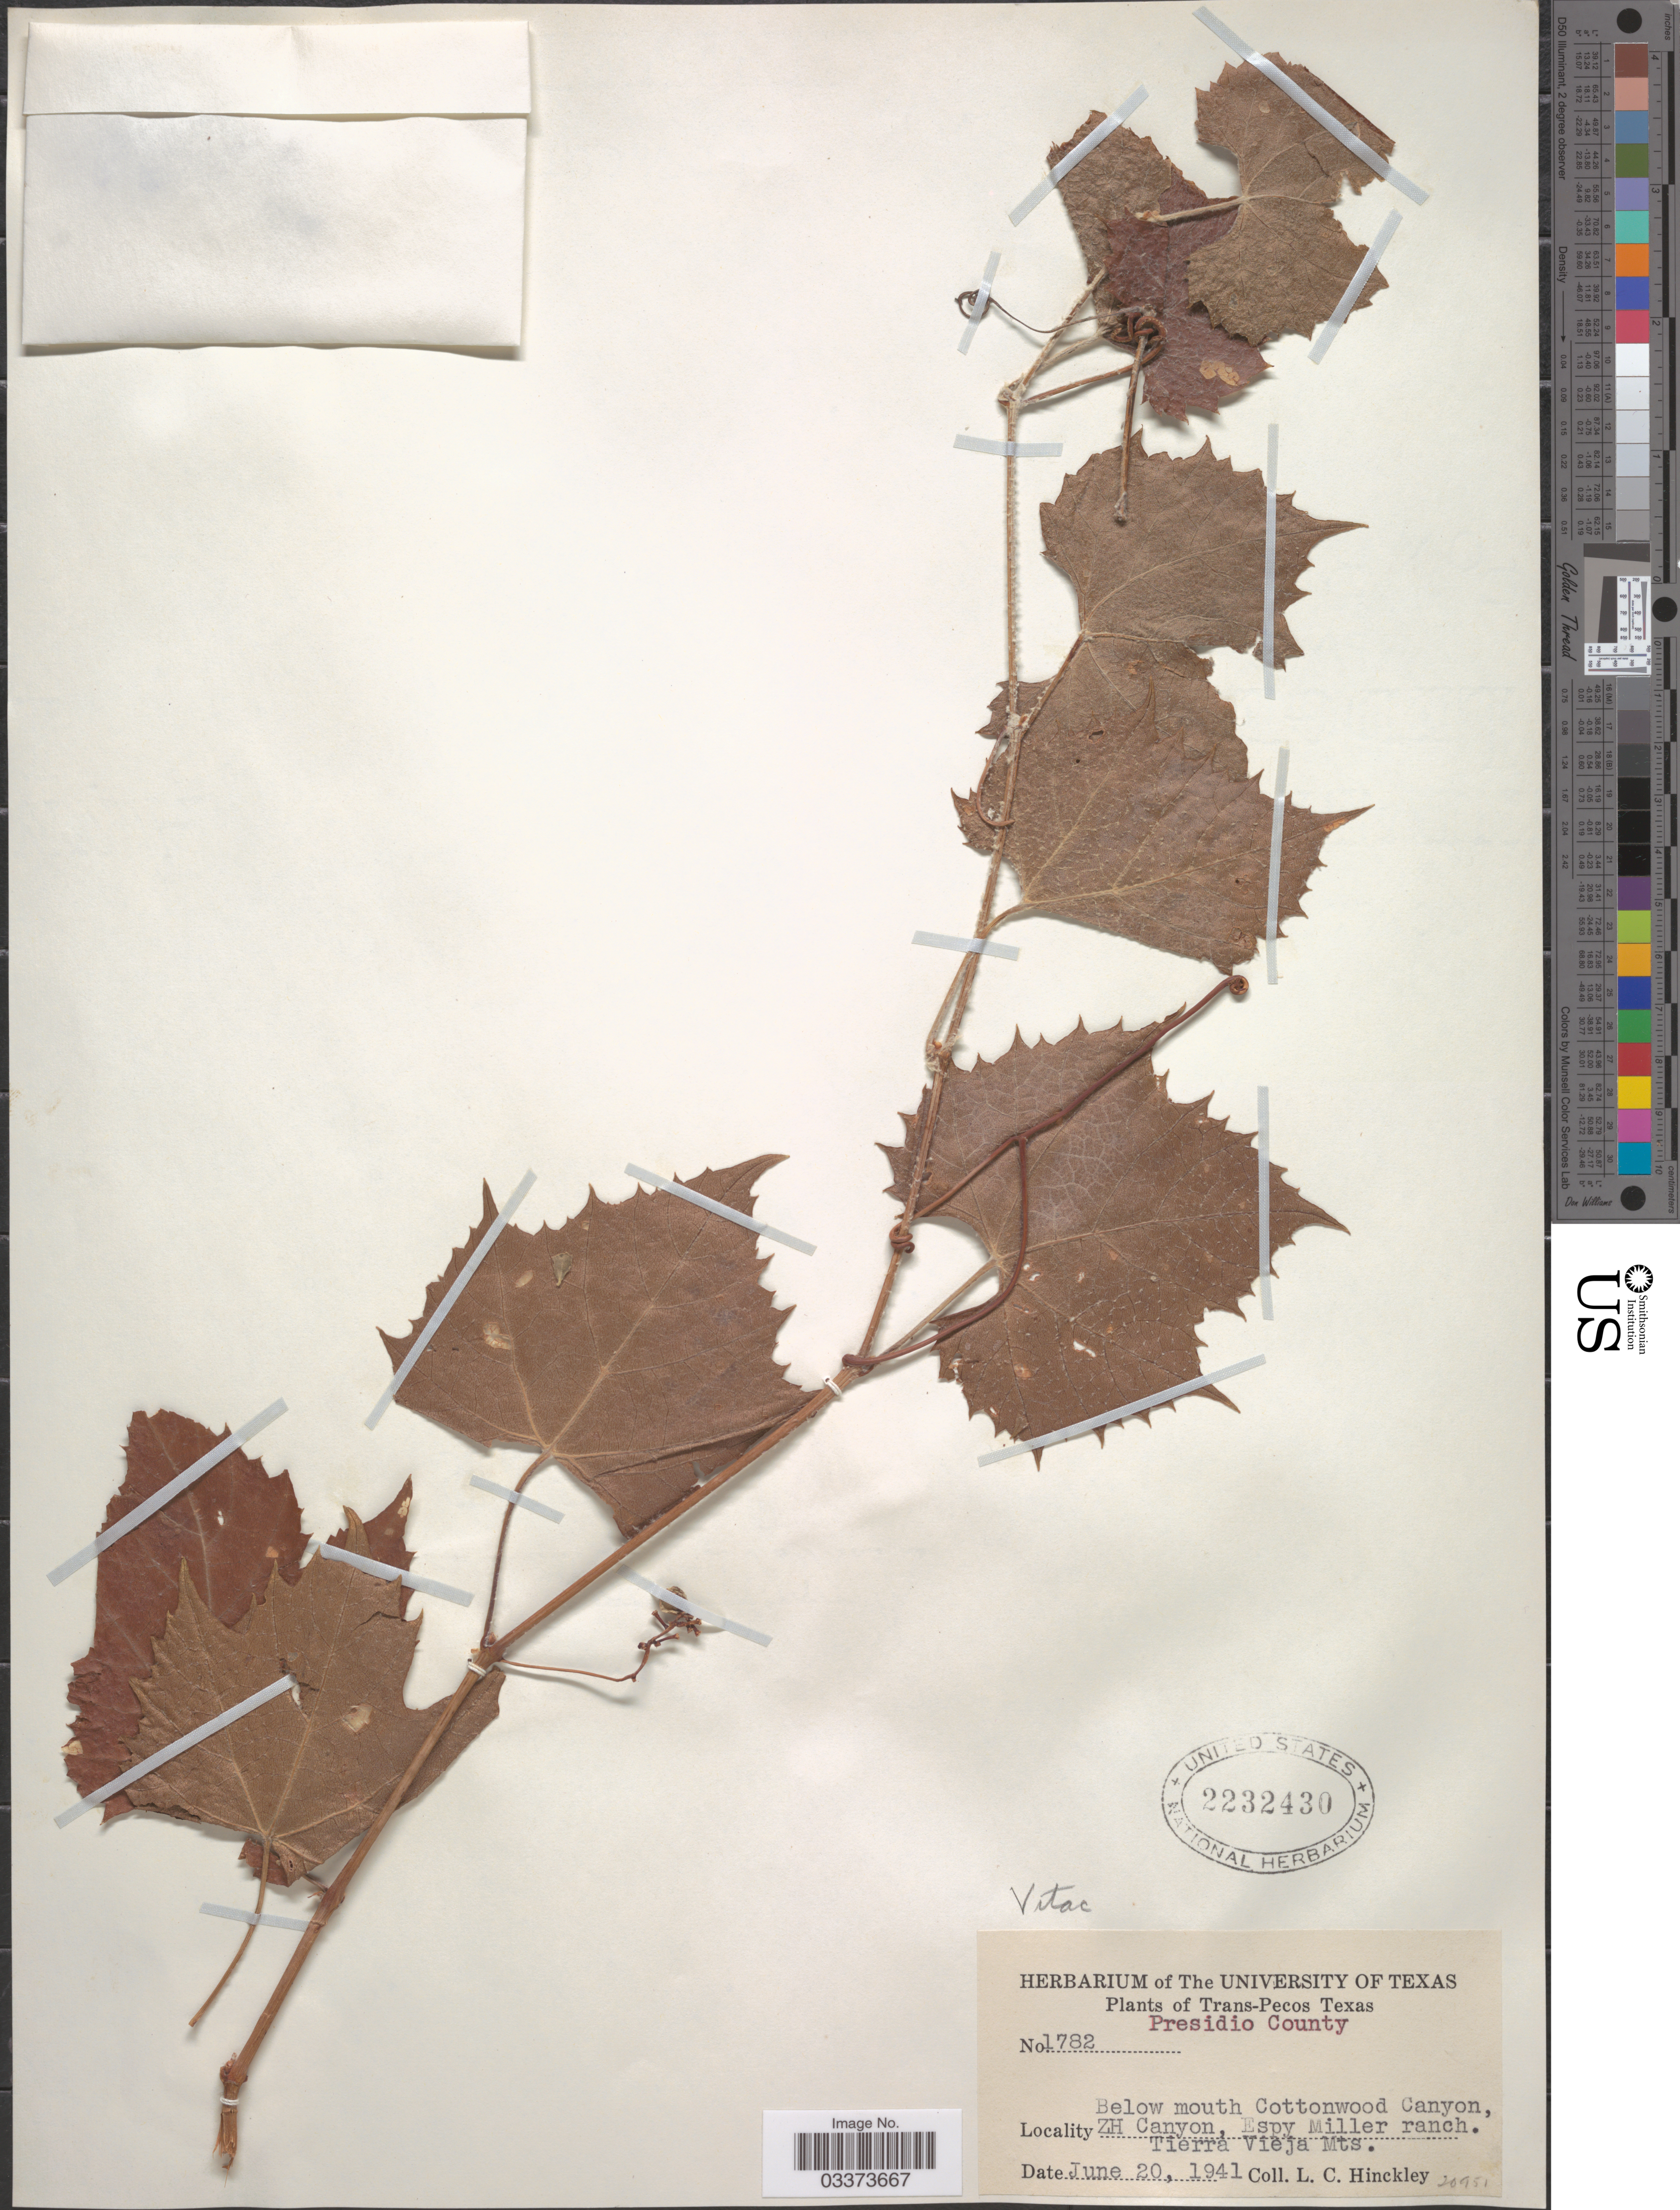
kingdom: Plantae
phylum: Tracheophyta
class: Magnoliopsida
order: Vitales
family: Vitaceae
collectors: L. Hinckley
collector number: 1782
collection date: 1941-06-20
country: United States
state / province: Texas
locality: Trans-Pecos Texas. Presidio County. Below mouth Cottonwood Canyon, ZH Canyon, Espy Miller ranch. Tierra Vieja Mts.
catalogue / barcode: US 2232430